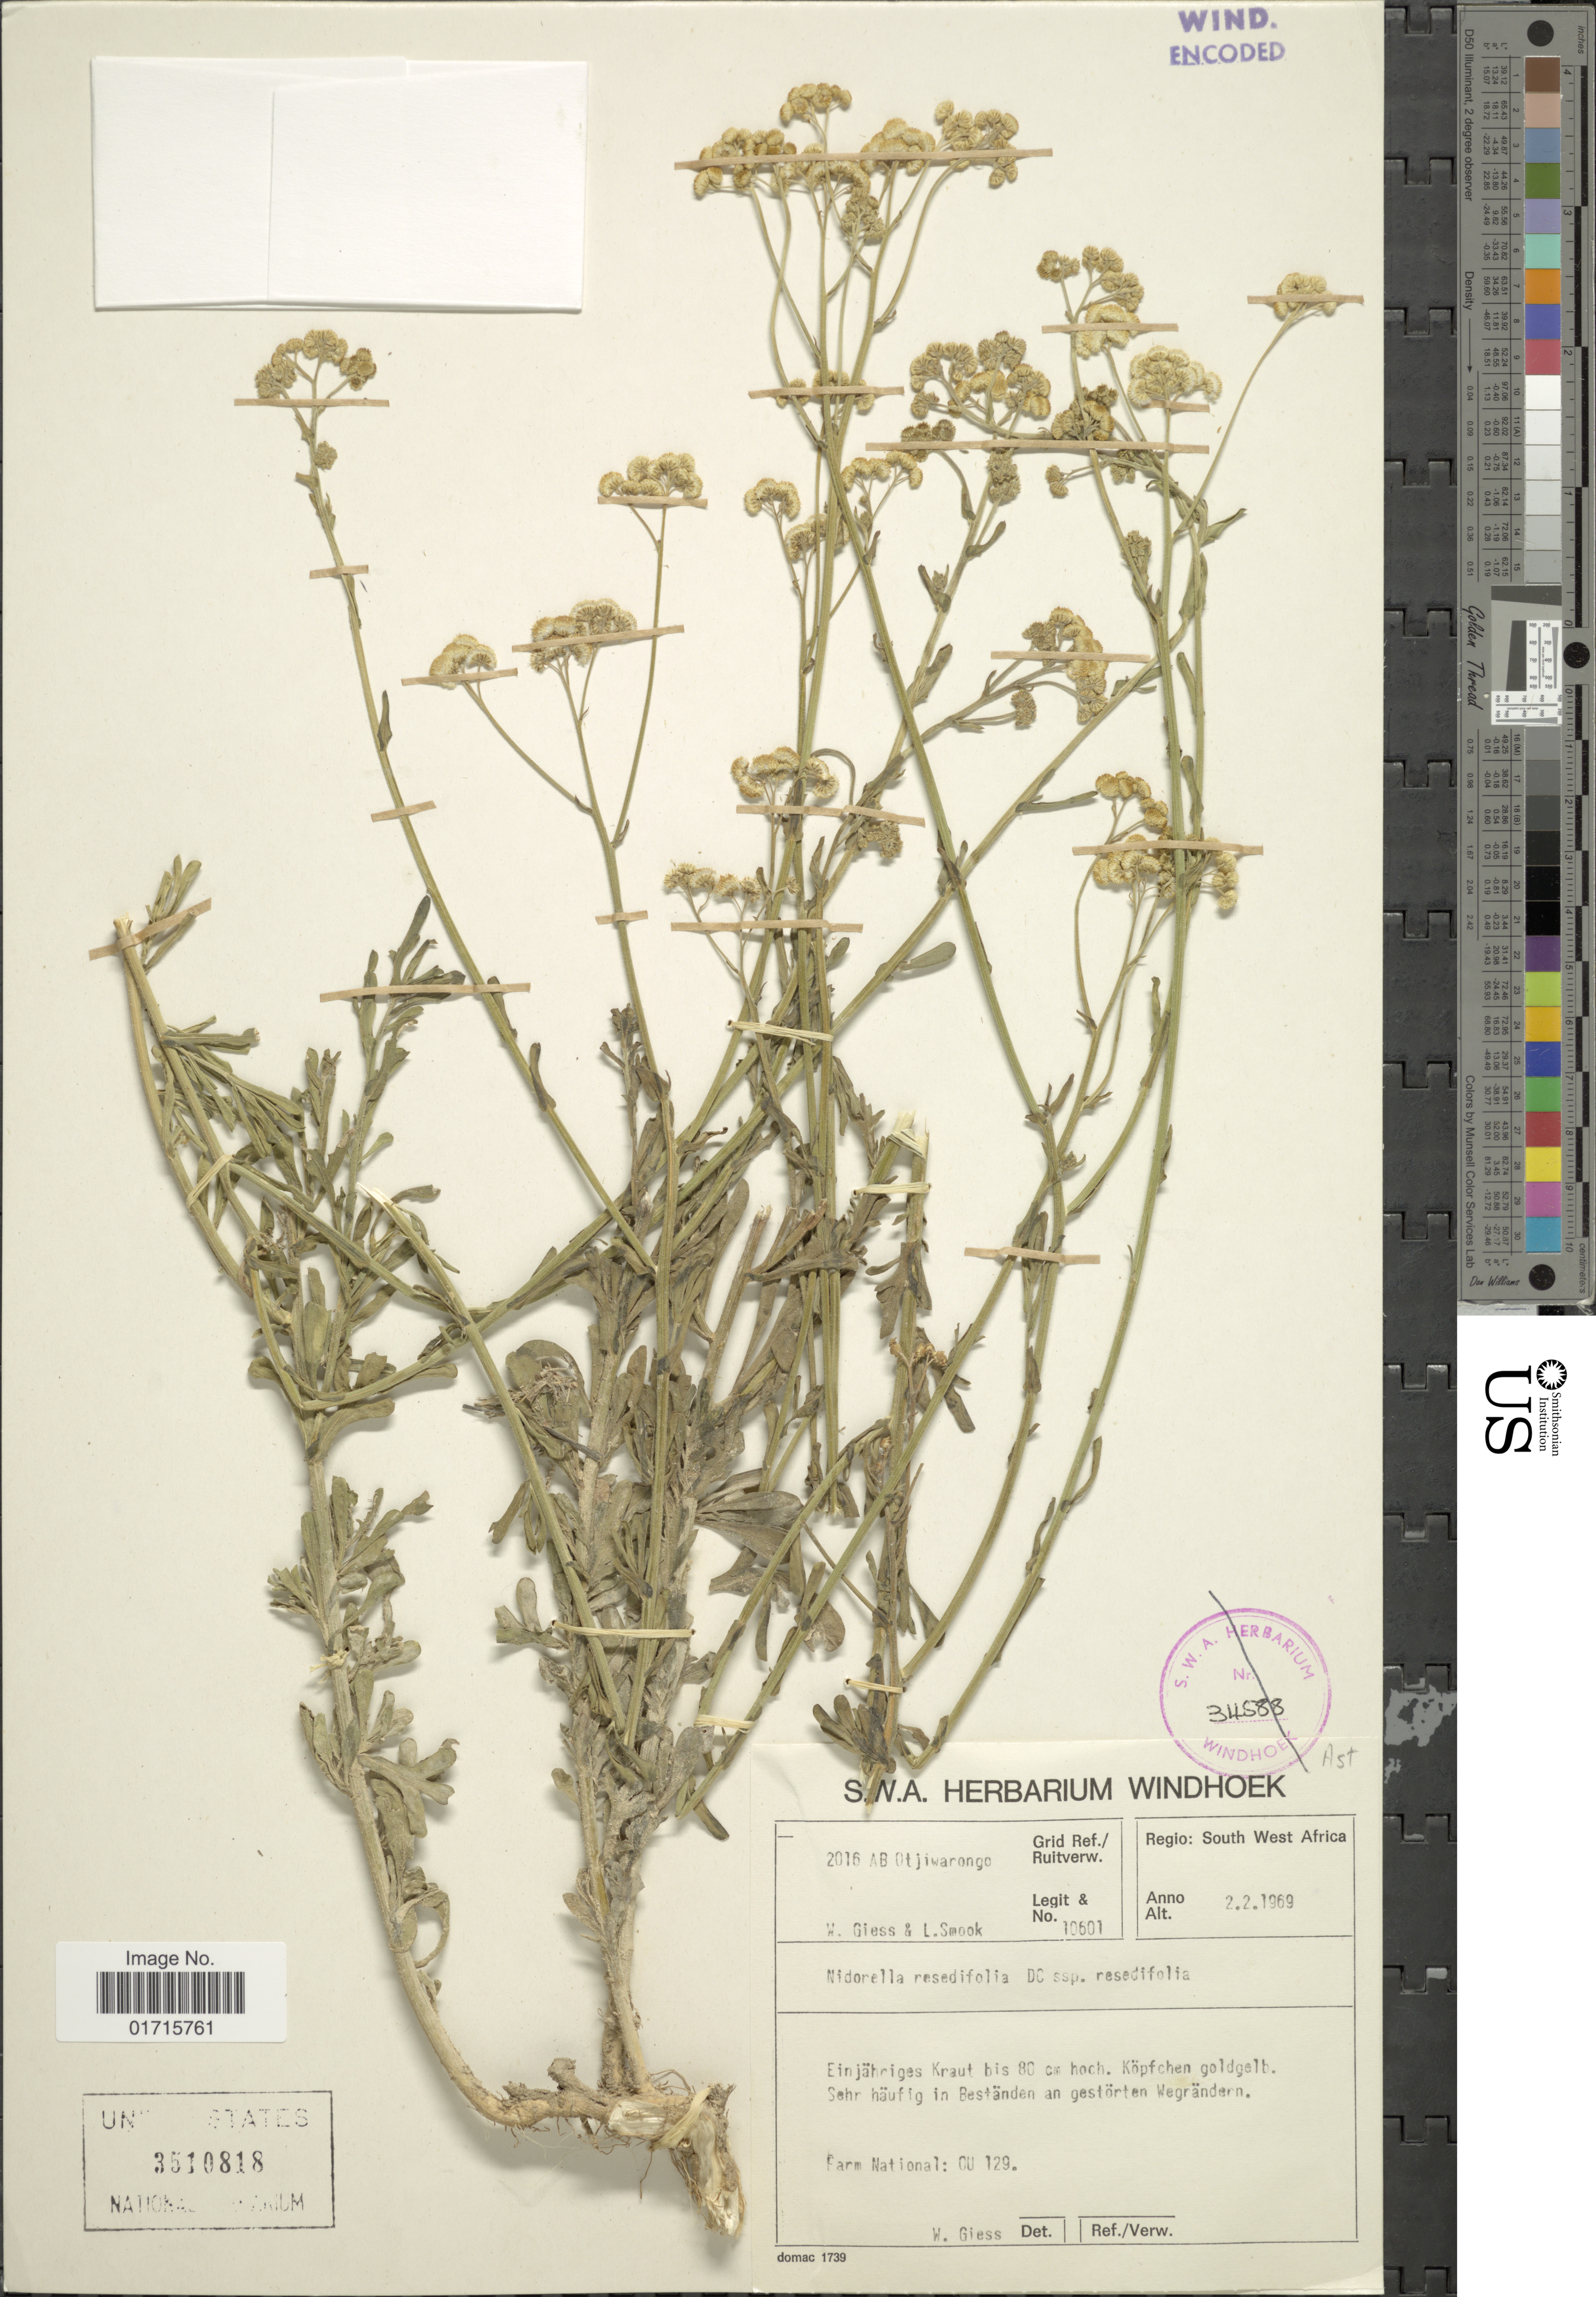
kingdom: Plantae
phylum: Tracheophyta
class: Magnoliopsida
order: Asterales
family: Asteraceae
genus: Nidorella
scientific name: Nidorella resedifolia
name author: DC.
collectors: W. Giess & L. Smook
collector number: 10601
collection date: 1969-02-02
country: Namibia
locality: Regio: South West Africa. Einjahriges Kraut bis 80 cm hoch. Kopfchen goldgelb. Sehr haufig in Bestanden an gestorten Wegrandenn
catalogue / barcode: US 3510818